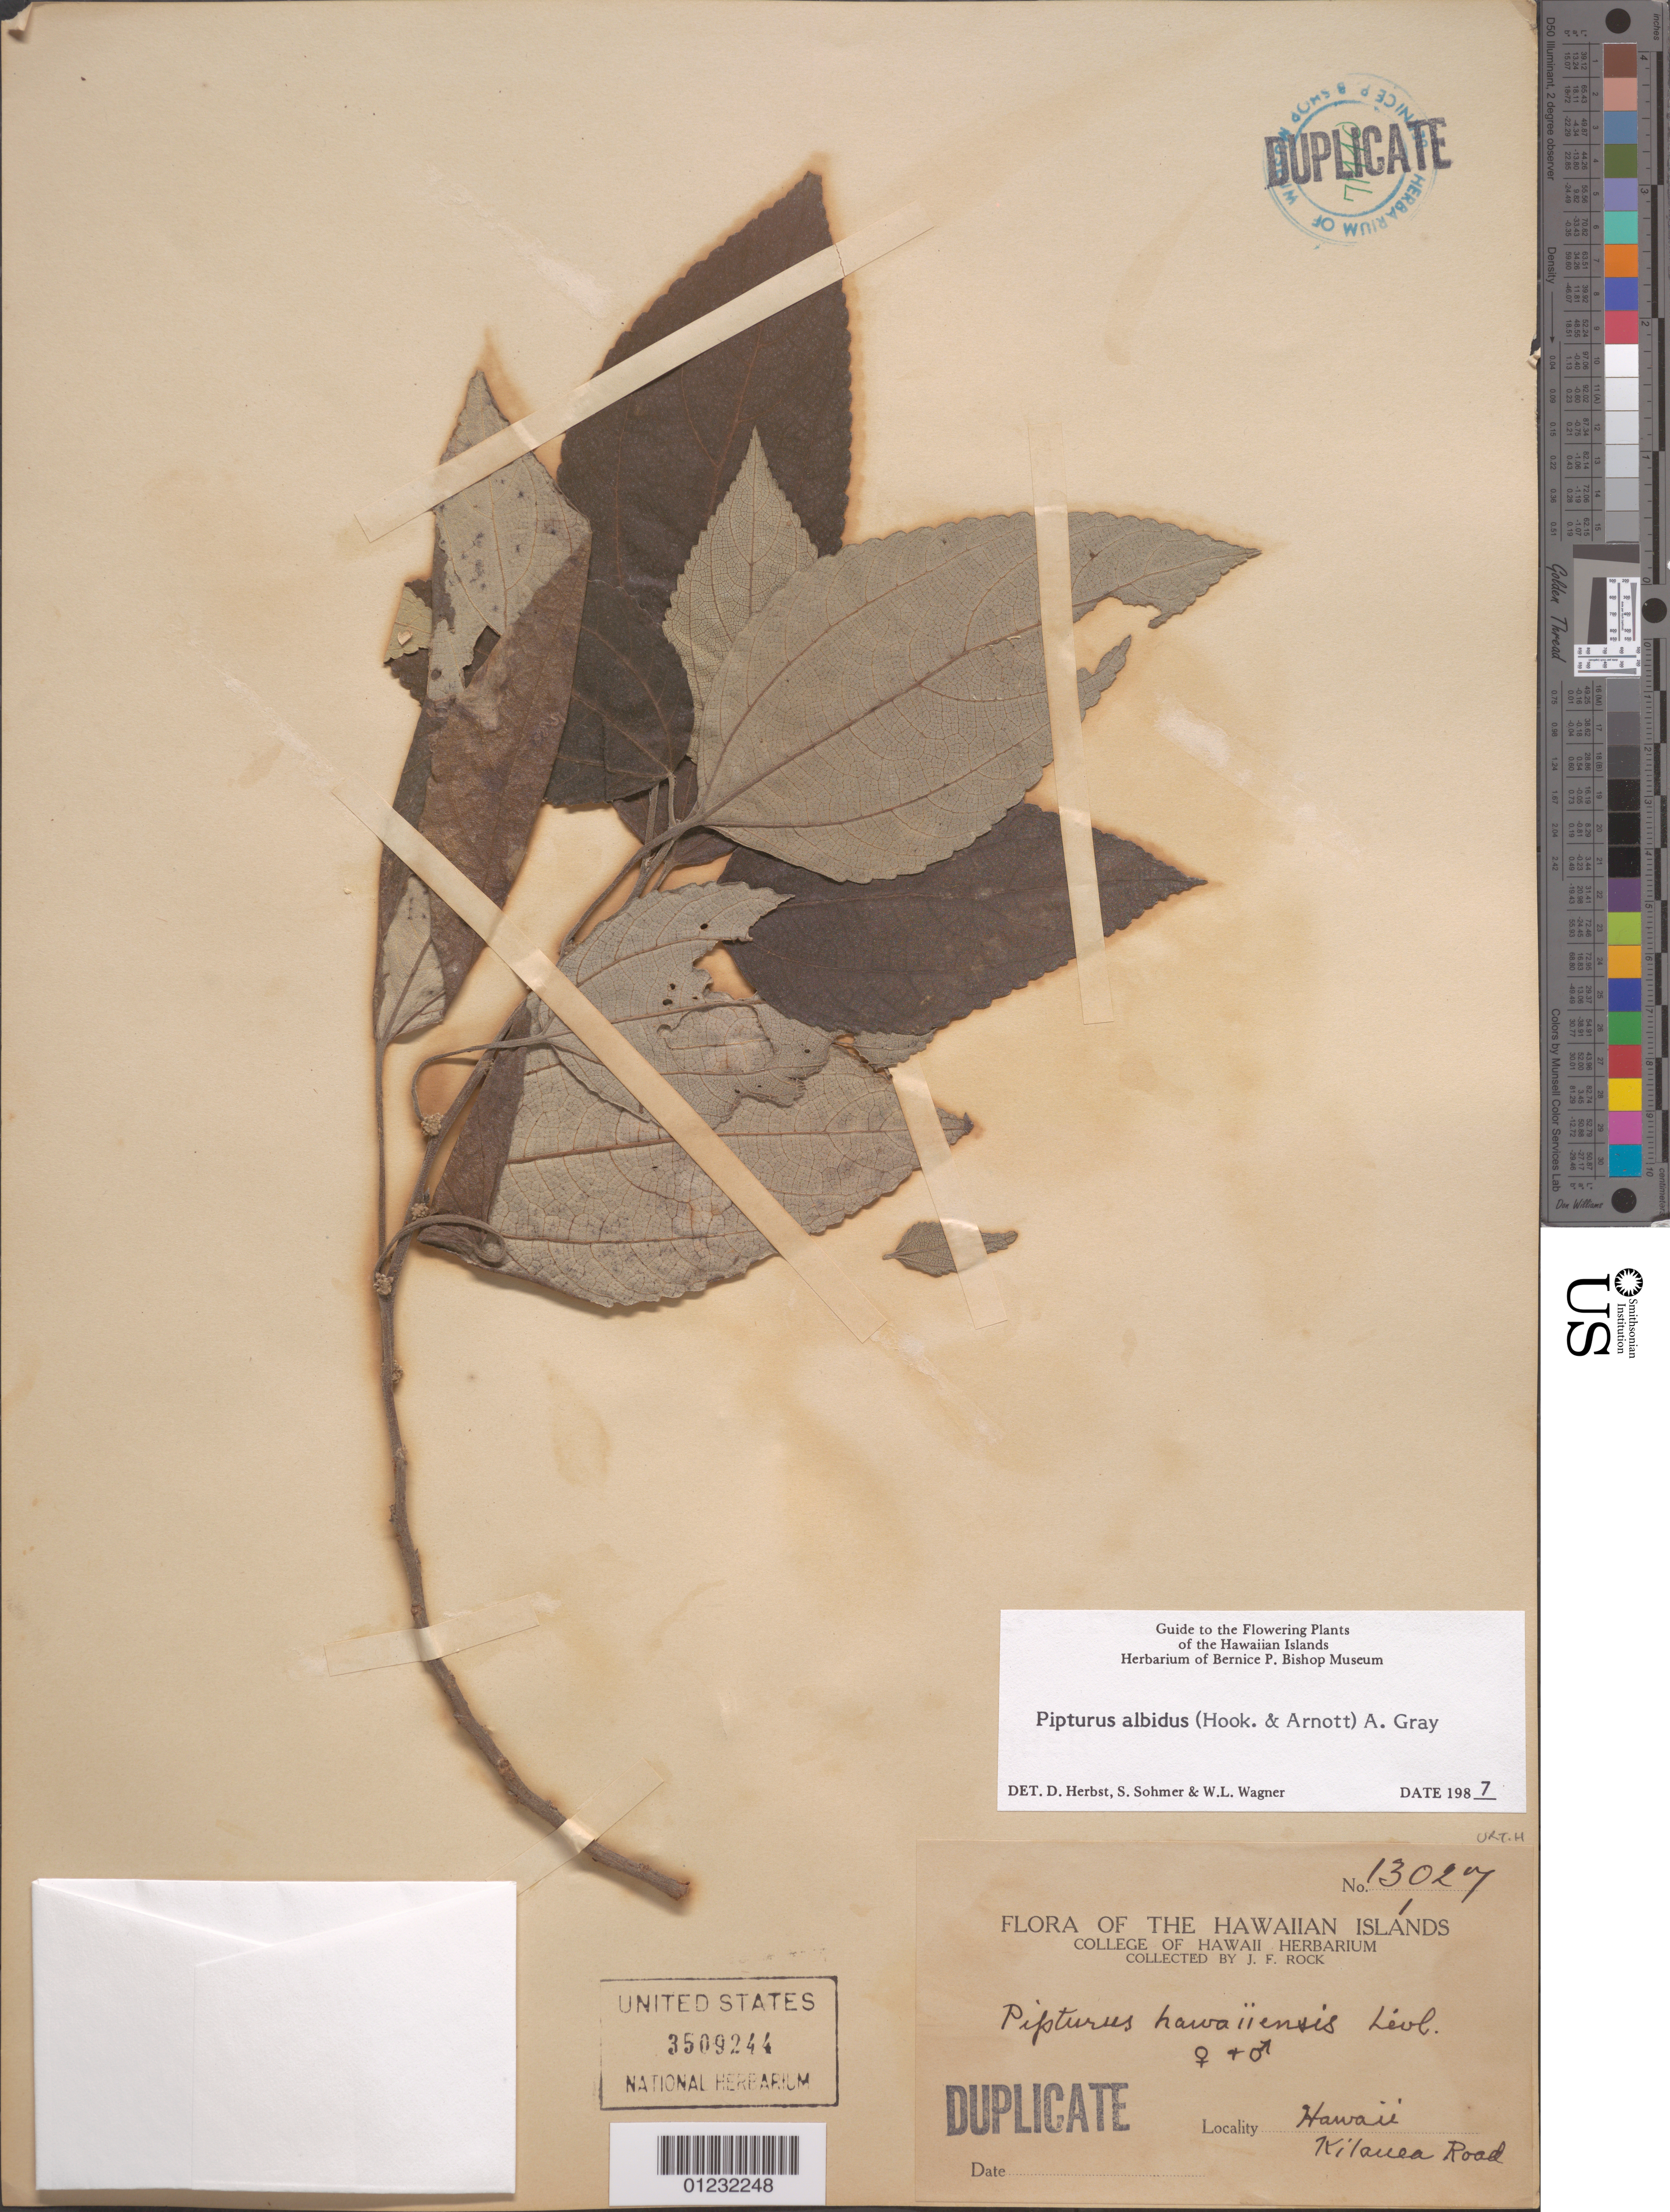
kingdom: Plantae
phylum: Tracheophyta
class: Magnoliopsida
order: Rosales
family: Urticaceae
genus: Pipturus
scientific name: Pipturus albidus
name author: (Hook. & Arn.) A. Gray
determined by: Herbst, D. R.; Sohmer, S. H.; Wagner, W. L.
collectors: J. F. Rock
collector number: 13027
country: United States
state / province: Hawaii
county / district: Hawaii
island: Hawaii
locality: Kilauea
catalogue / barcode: US 3509244